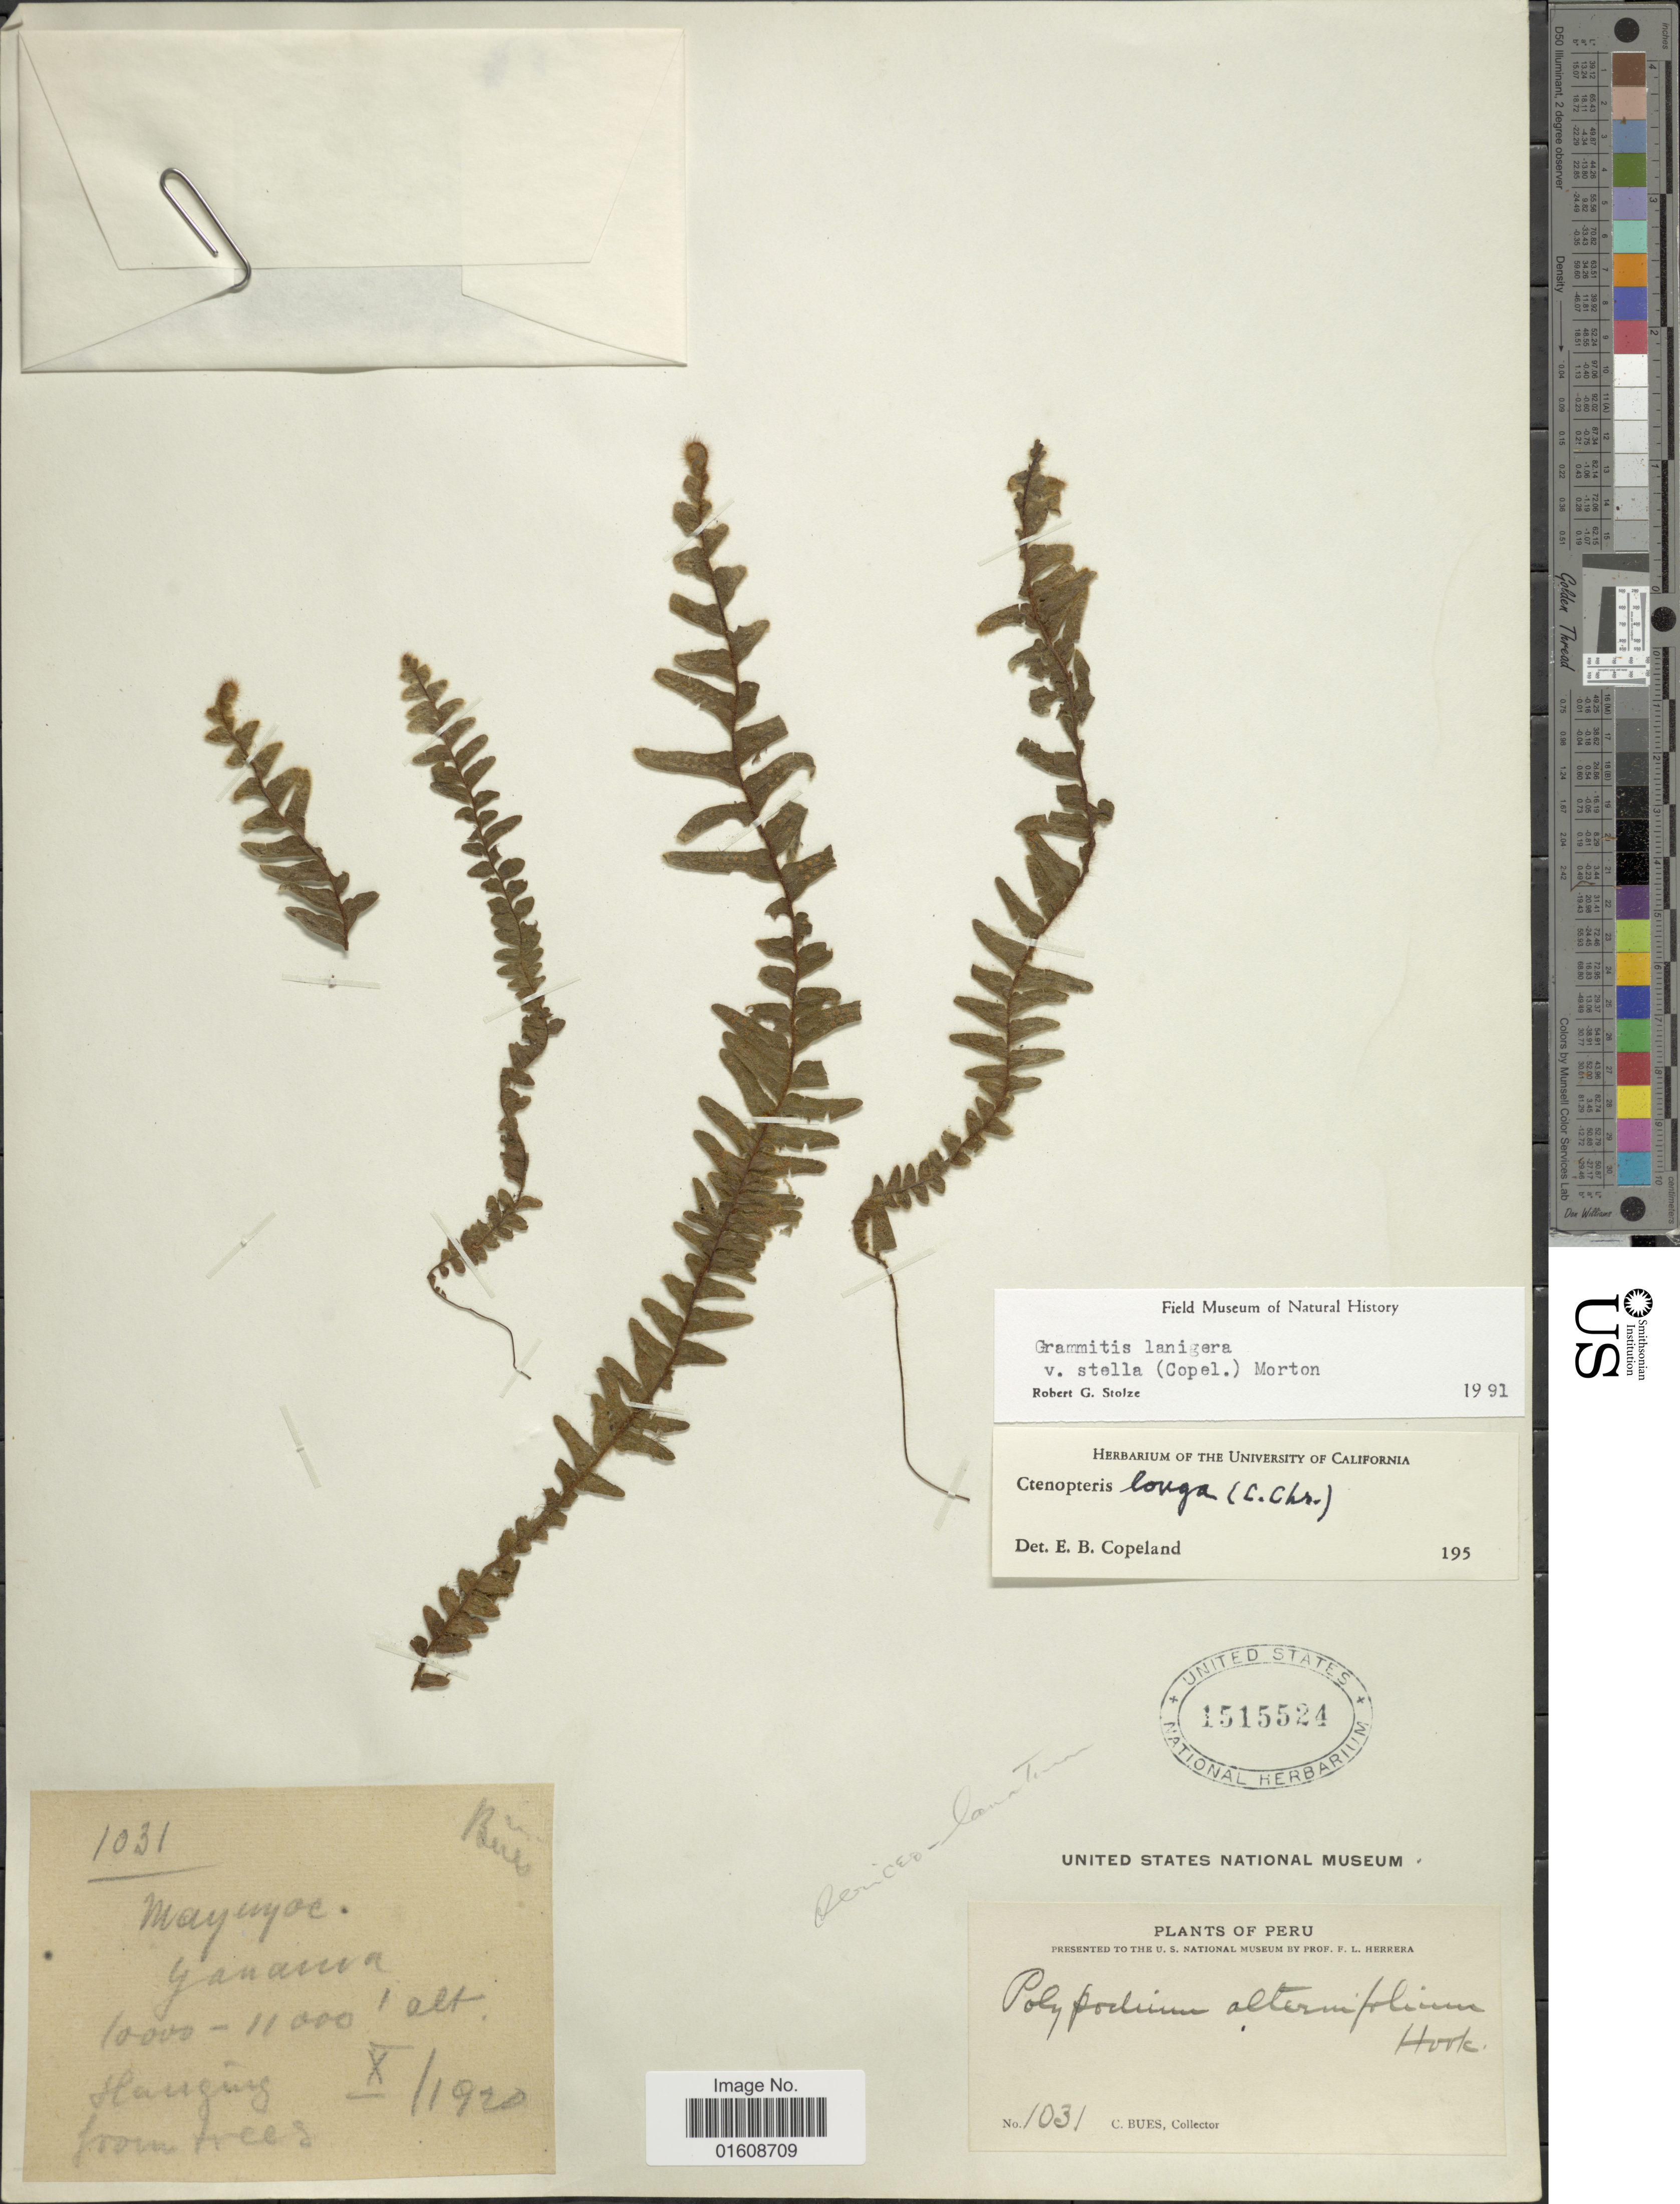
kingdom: Plantae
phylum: Tracheophyta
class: Polypodiopsida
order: Polypodiales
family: Polypodiaceae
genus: Alansmia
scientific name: Alansmia lanigera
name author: (Desv.) Moguel & M. Kessler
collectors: C. Bues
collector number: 1031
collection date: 1920-10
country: Peru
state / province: Cusco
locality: Mayuyoc. Yanama. Hanging from trees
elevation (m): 3048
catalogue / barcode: US 1515524